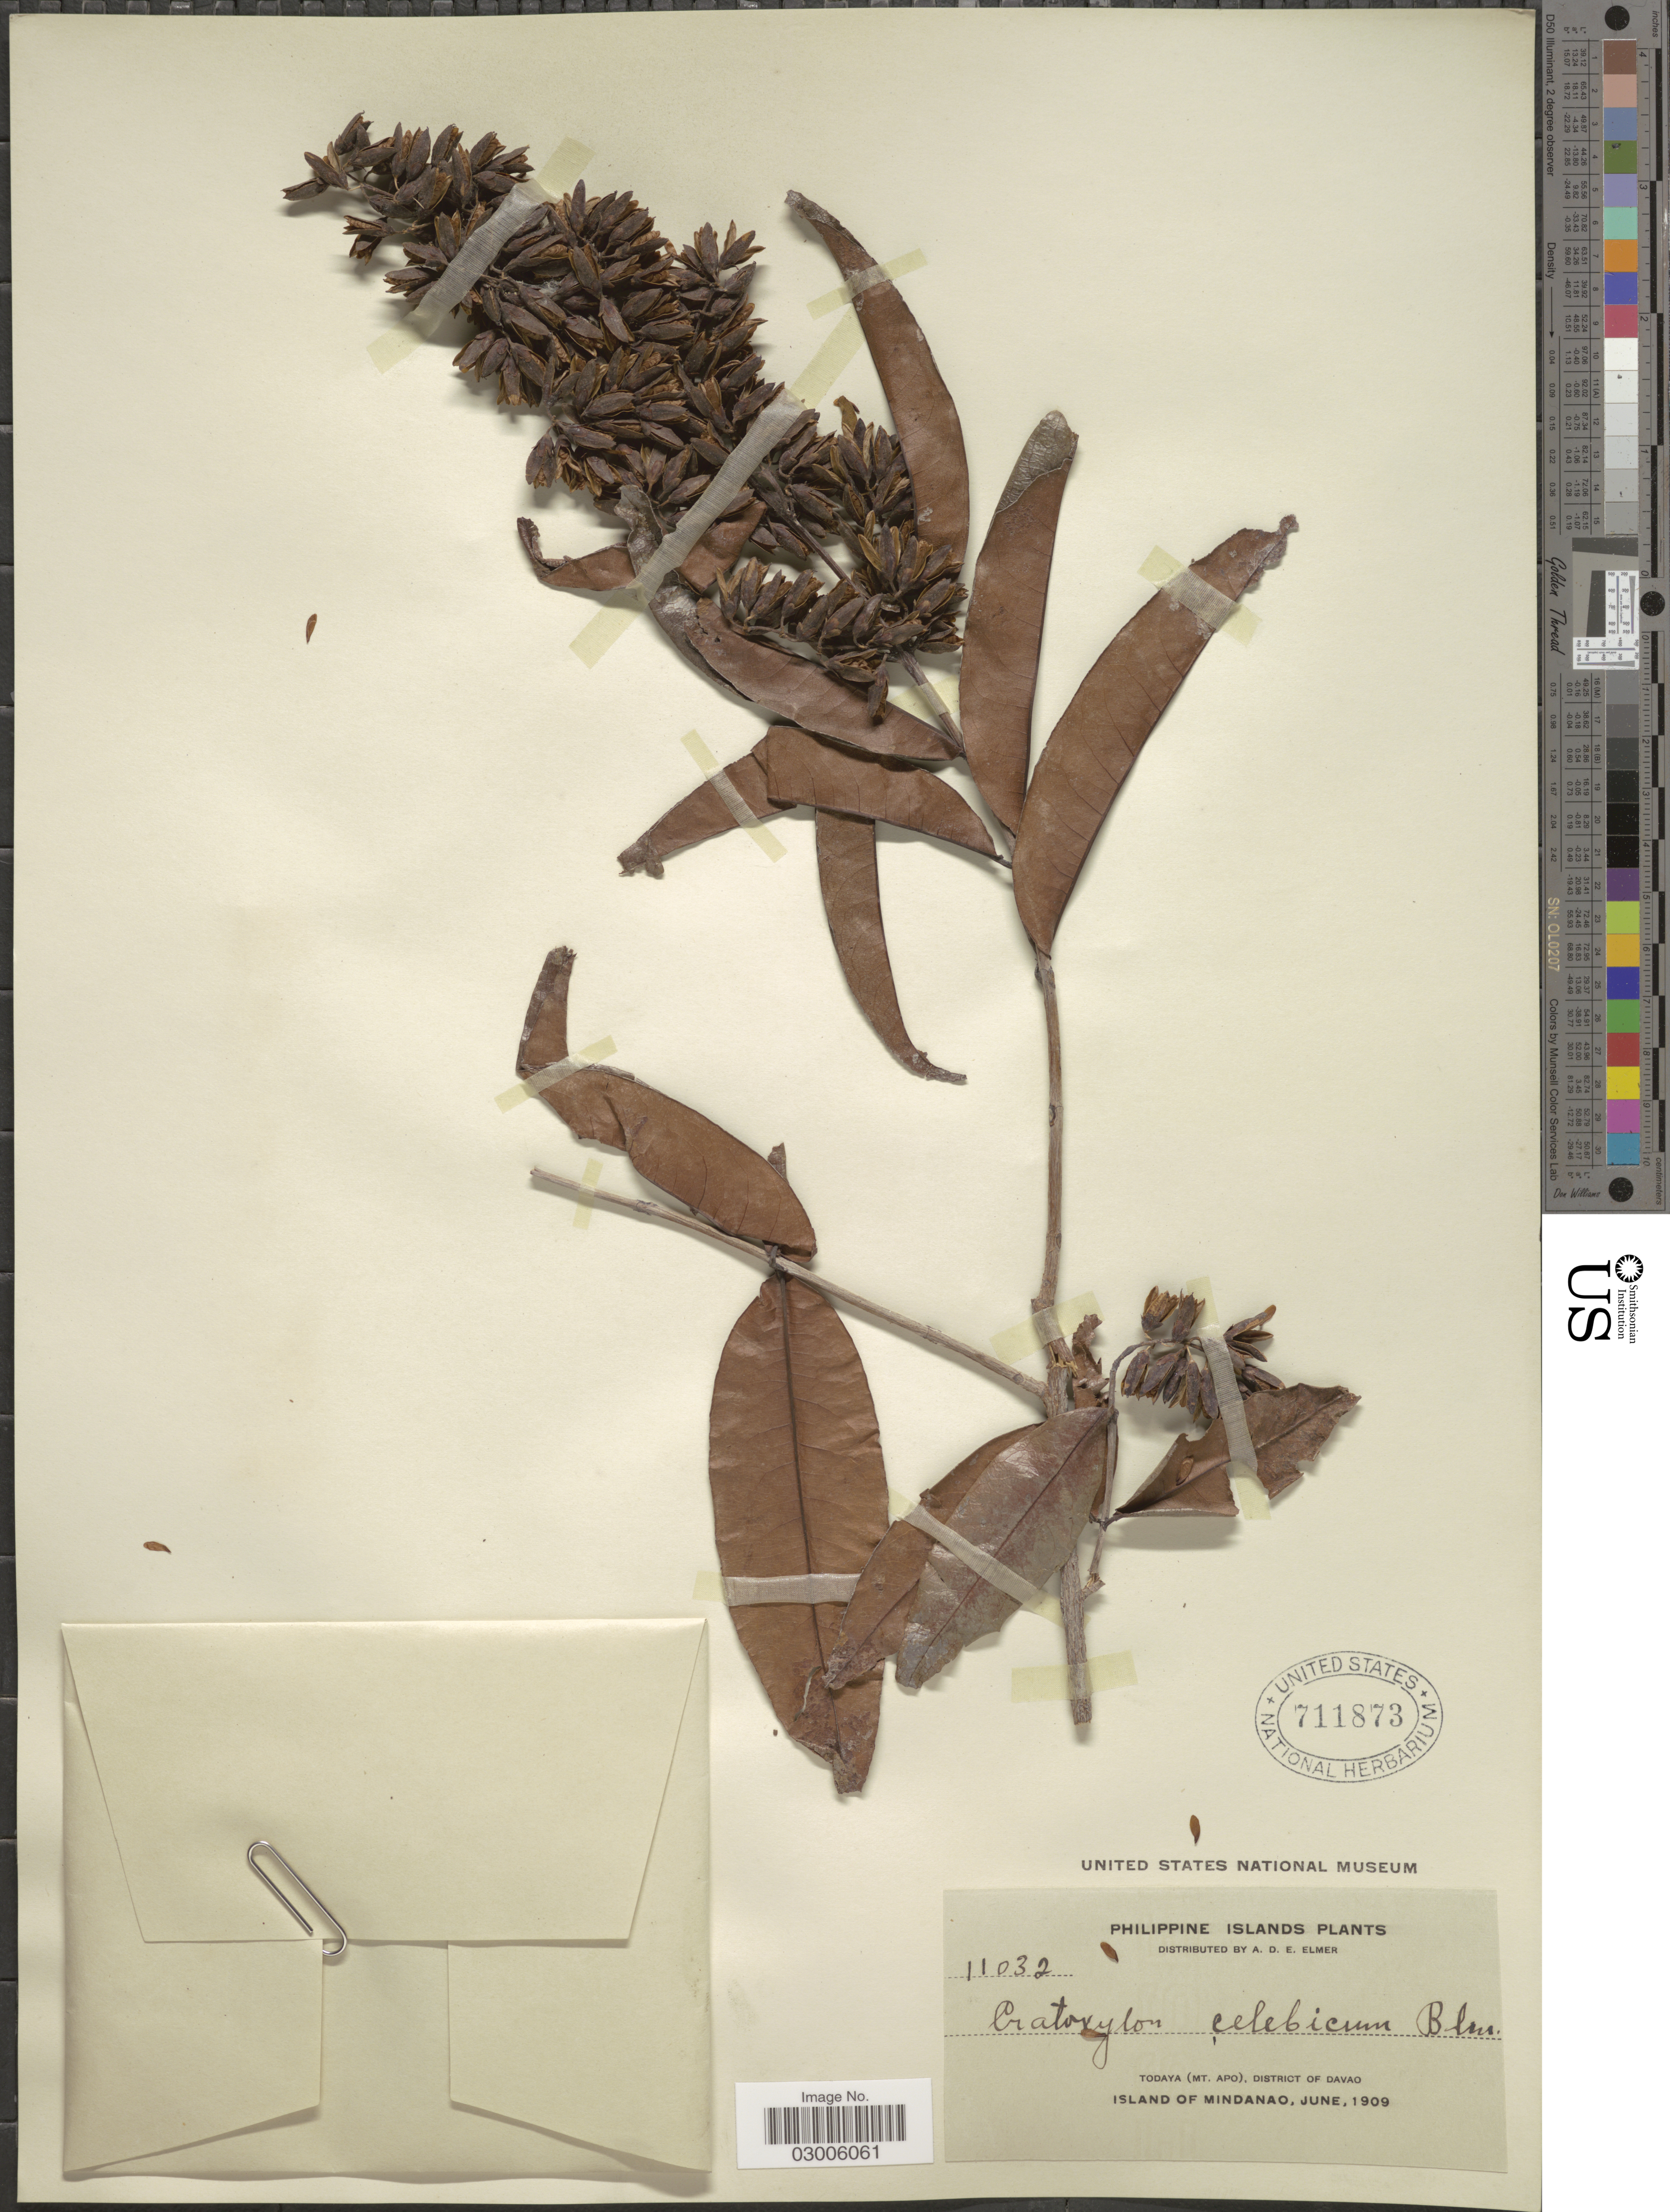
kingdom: Plantae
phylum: Tracheophyta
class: Magnoliopsida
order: Malpighiales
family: Hypericaceae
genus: Cratoxylum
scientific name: Cratoxylum celebicum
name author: Blume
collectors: A. D. E. Elmer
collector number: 11032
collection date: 1909-06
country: Philippines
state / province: Davao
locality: Todaya (Mt. Apo), District of Davao. Island of Mindanao.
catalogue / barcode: US 711873